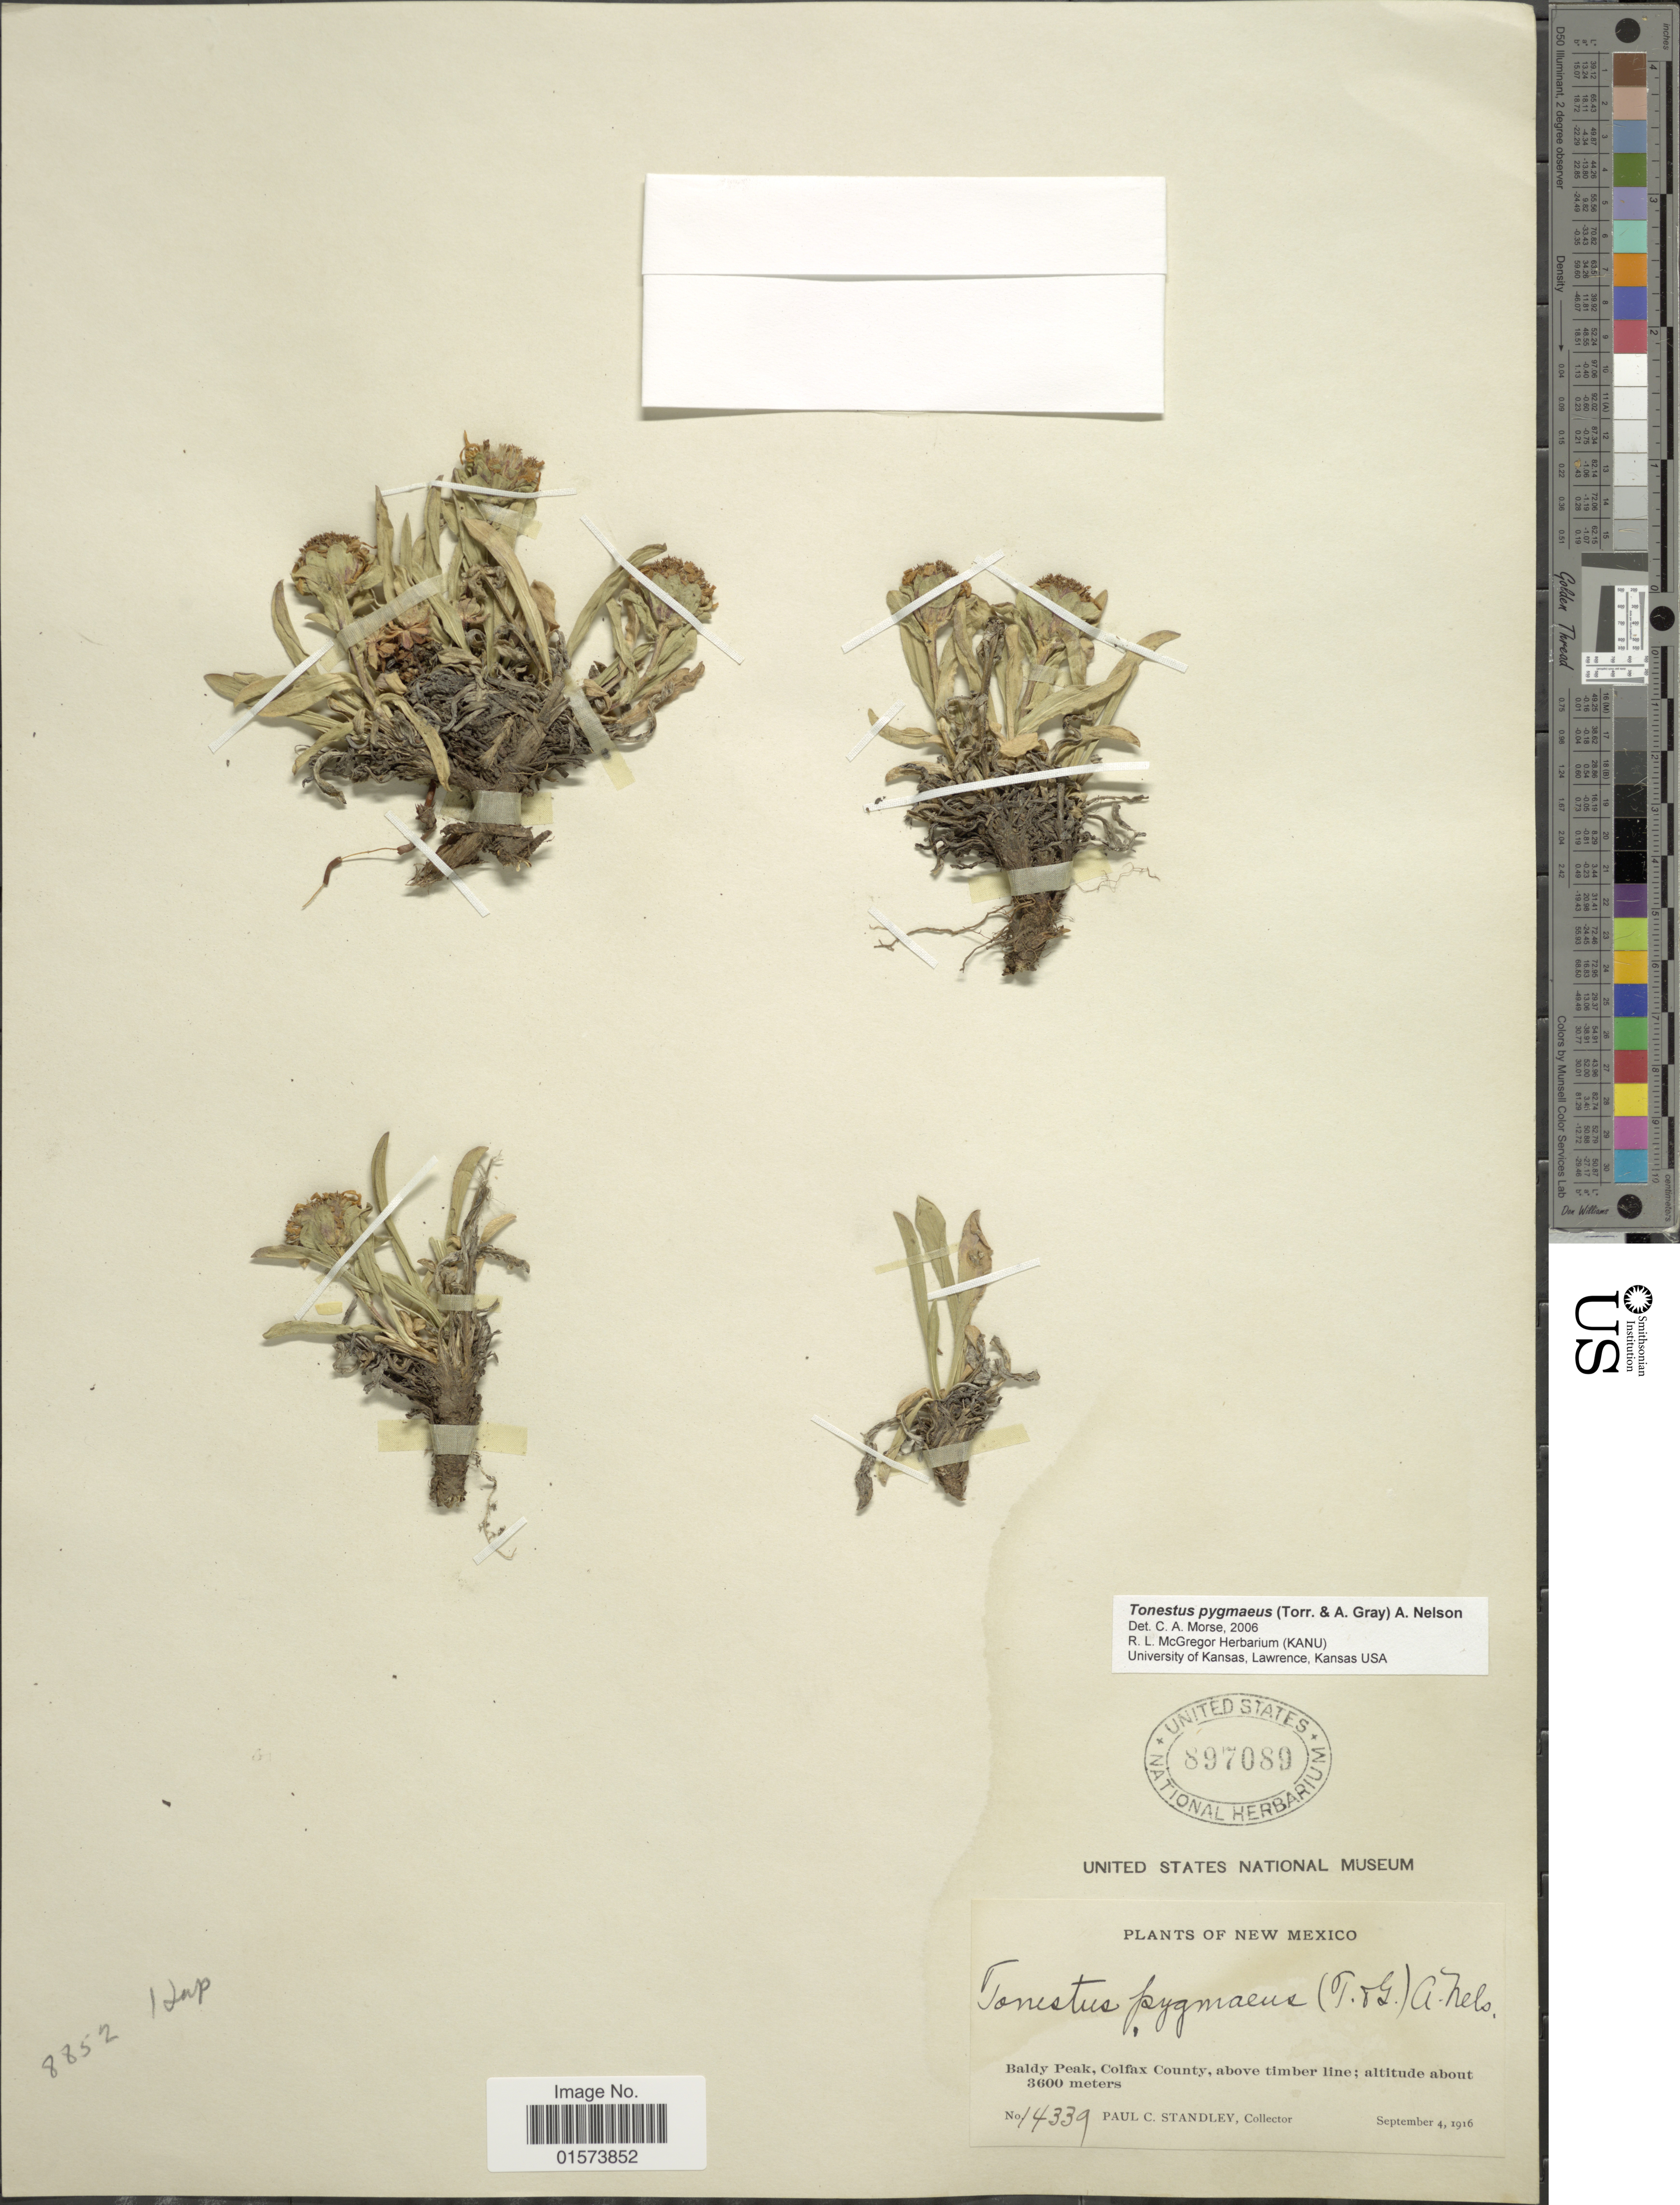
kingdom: Plantae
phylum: Tracheophyta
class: Magnoliopsida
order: Asterales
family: Asteraceae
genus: Tonestus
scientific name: Tonestus pygmaeus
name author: (Torr. & A. Gray) A. Nelson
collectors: P. C. Standley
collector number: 14339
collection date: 1916-09-04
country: United States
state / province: New Mexico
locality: Baldy Peak, Colfax County, above timber line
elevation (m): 3600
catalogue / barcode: US 897089